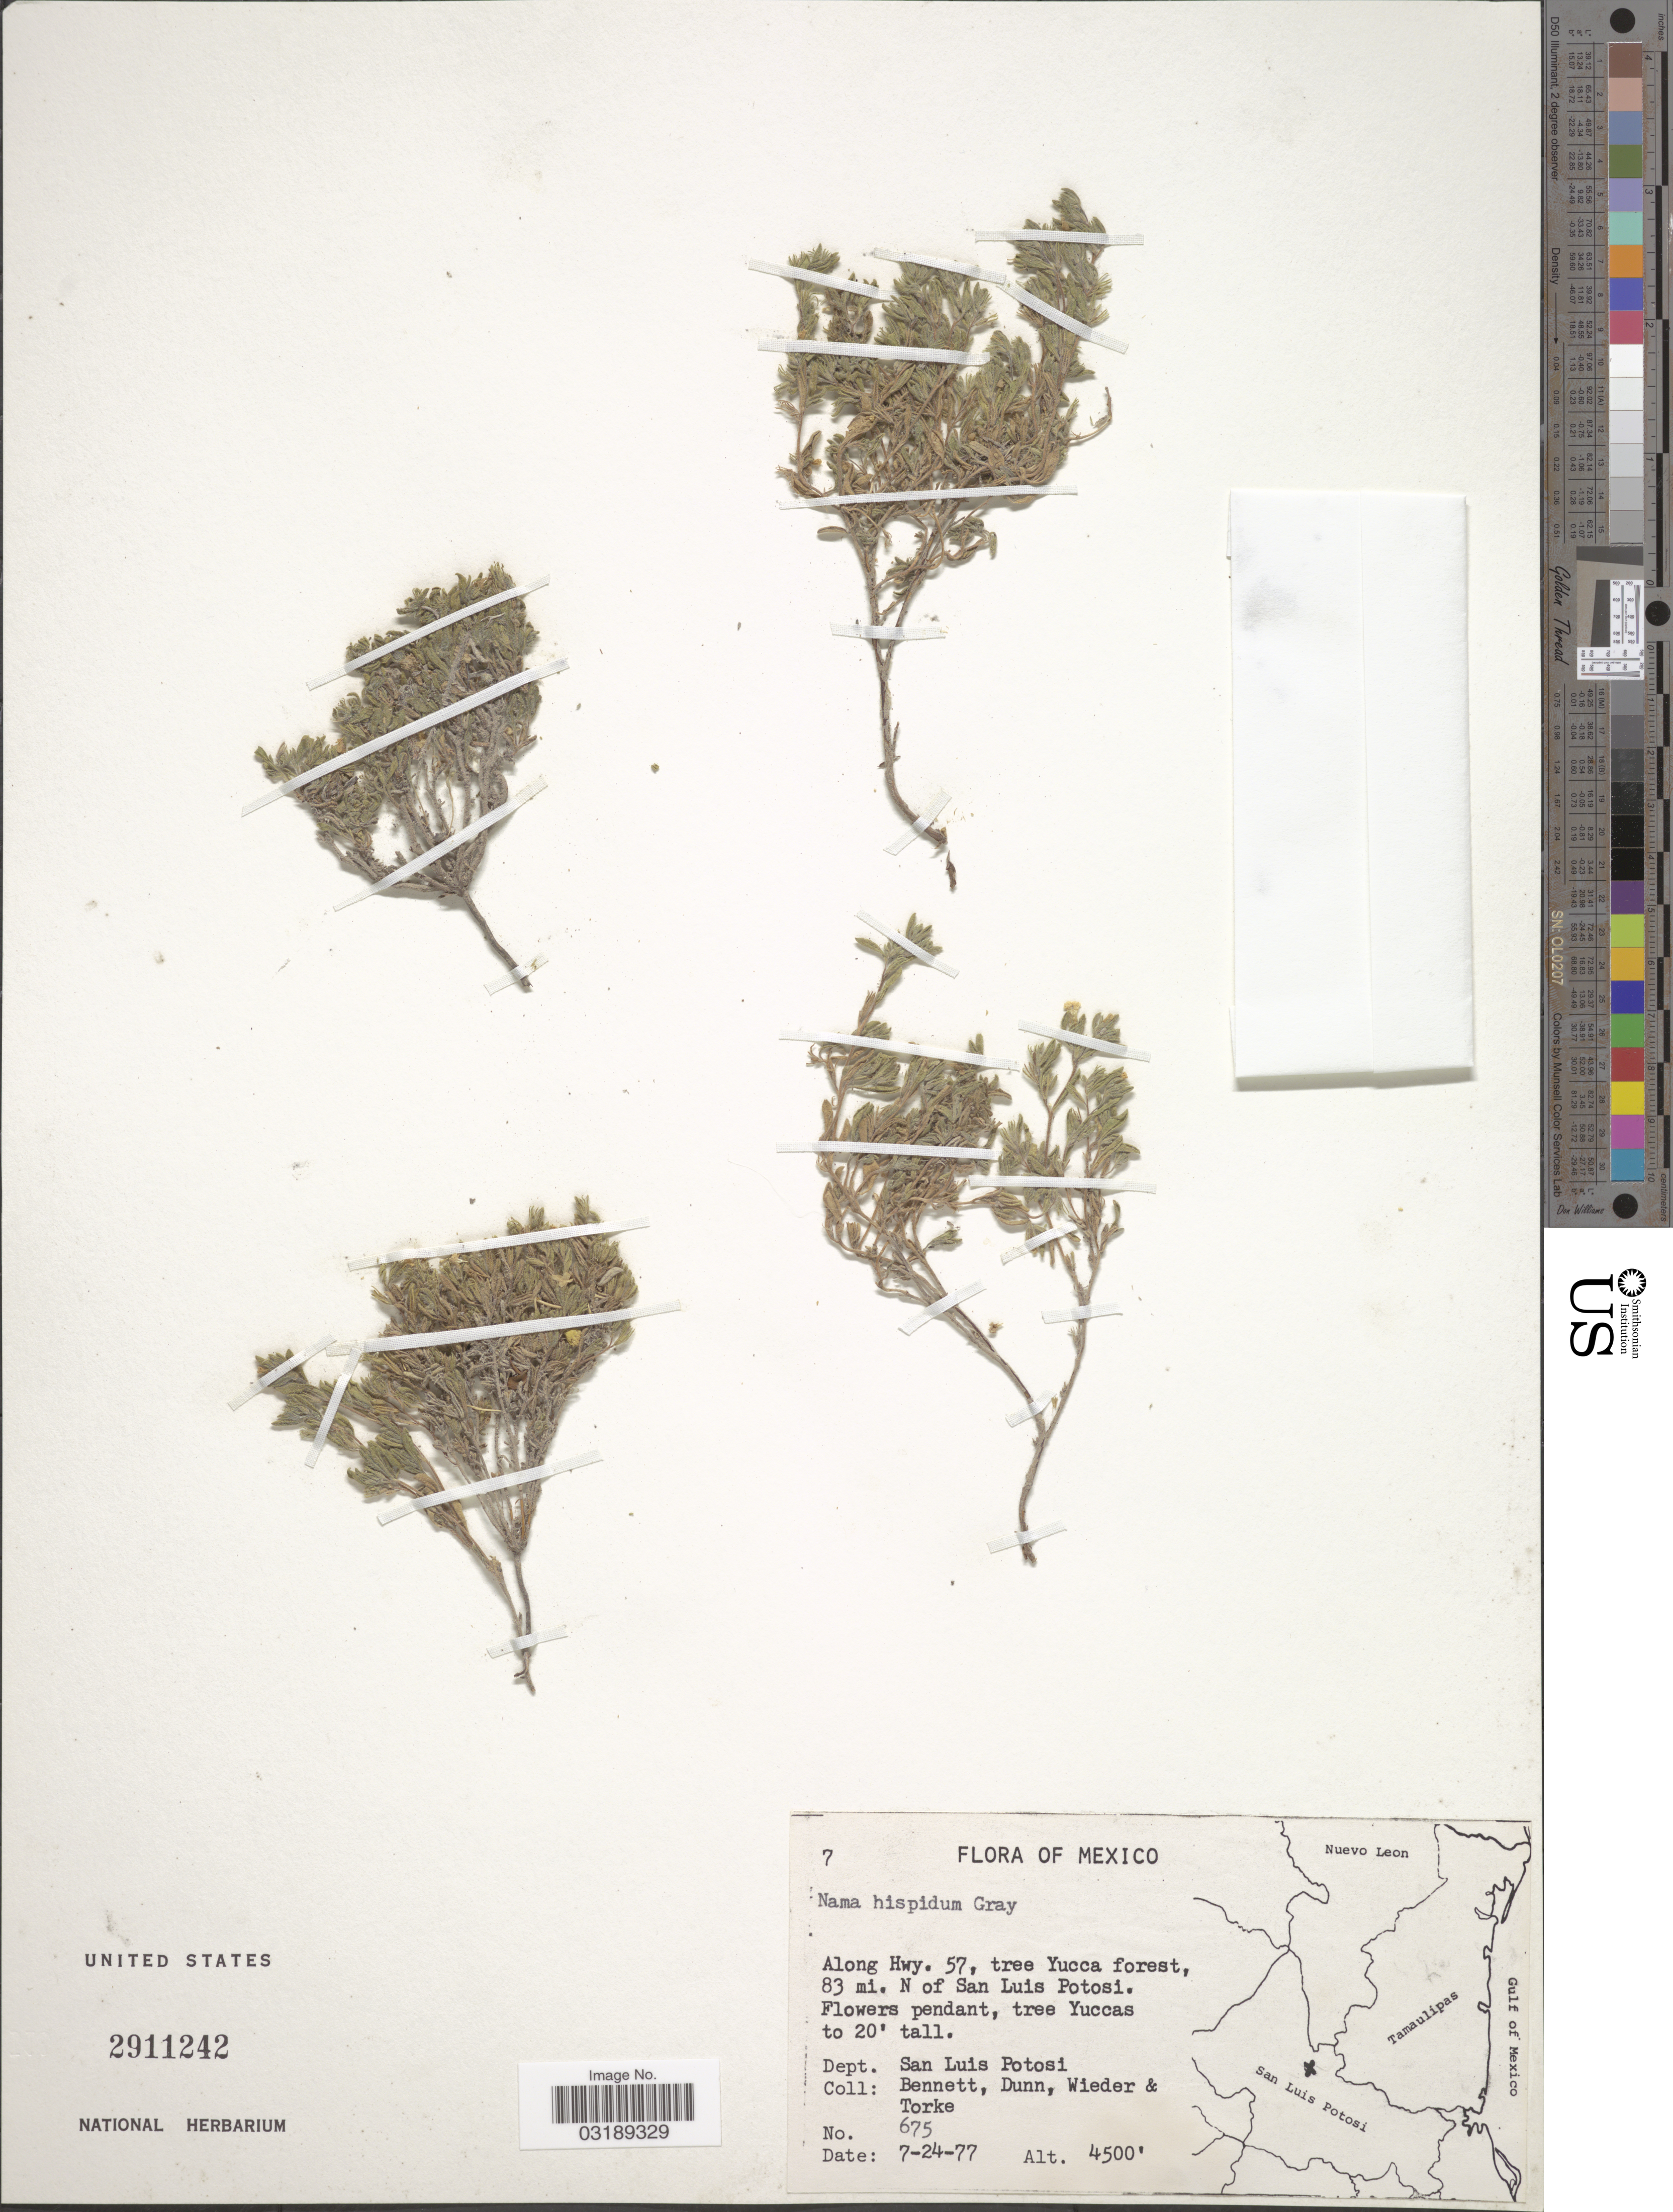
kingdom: Plantae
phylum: Tracheophyta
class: Magnoliopsida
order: Boraginales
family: Namaceae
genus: Nama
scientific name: Nama hispida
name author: A. Gray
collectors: -- Bennett, -- Dunn, -. Wieder & Torke, --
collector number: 675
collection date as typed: Transcribed d/m/y: 24/7/77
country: Mexico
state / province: San Luis Potosí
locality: Along Hwy. 57, tree Yucca forest, 83 mi. N of San Luis Potosi. Dept. San Luis Potosi.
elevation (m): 1372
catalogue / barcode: US 2911242